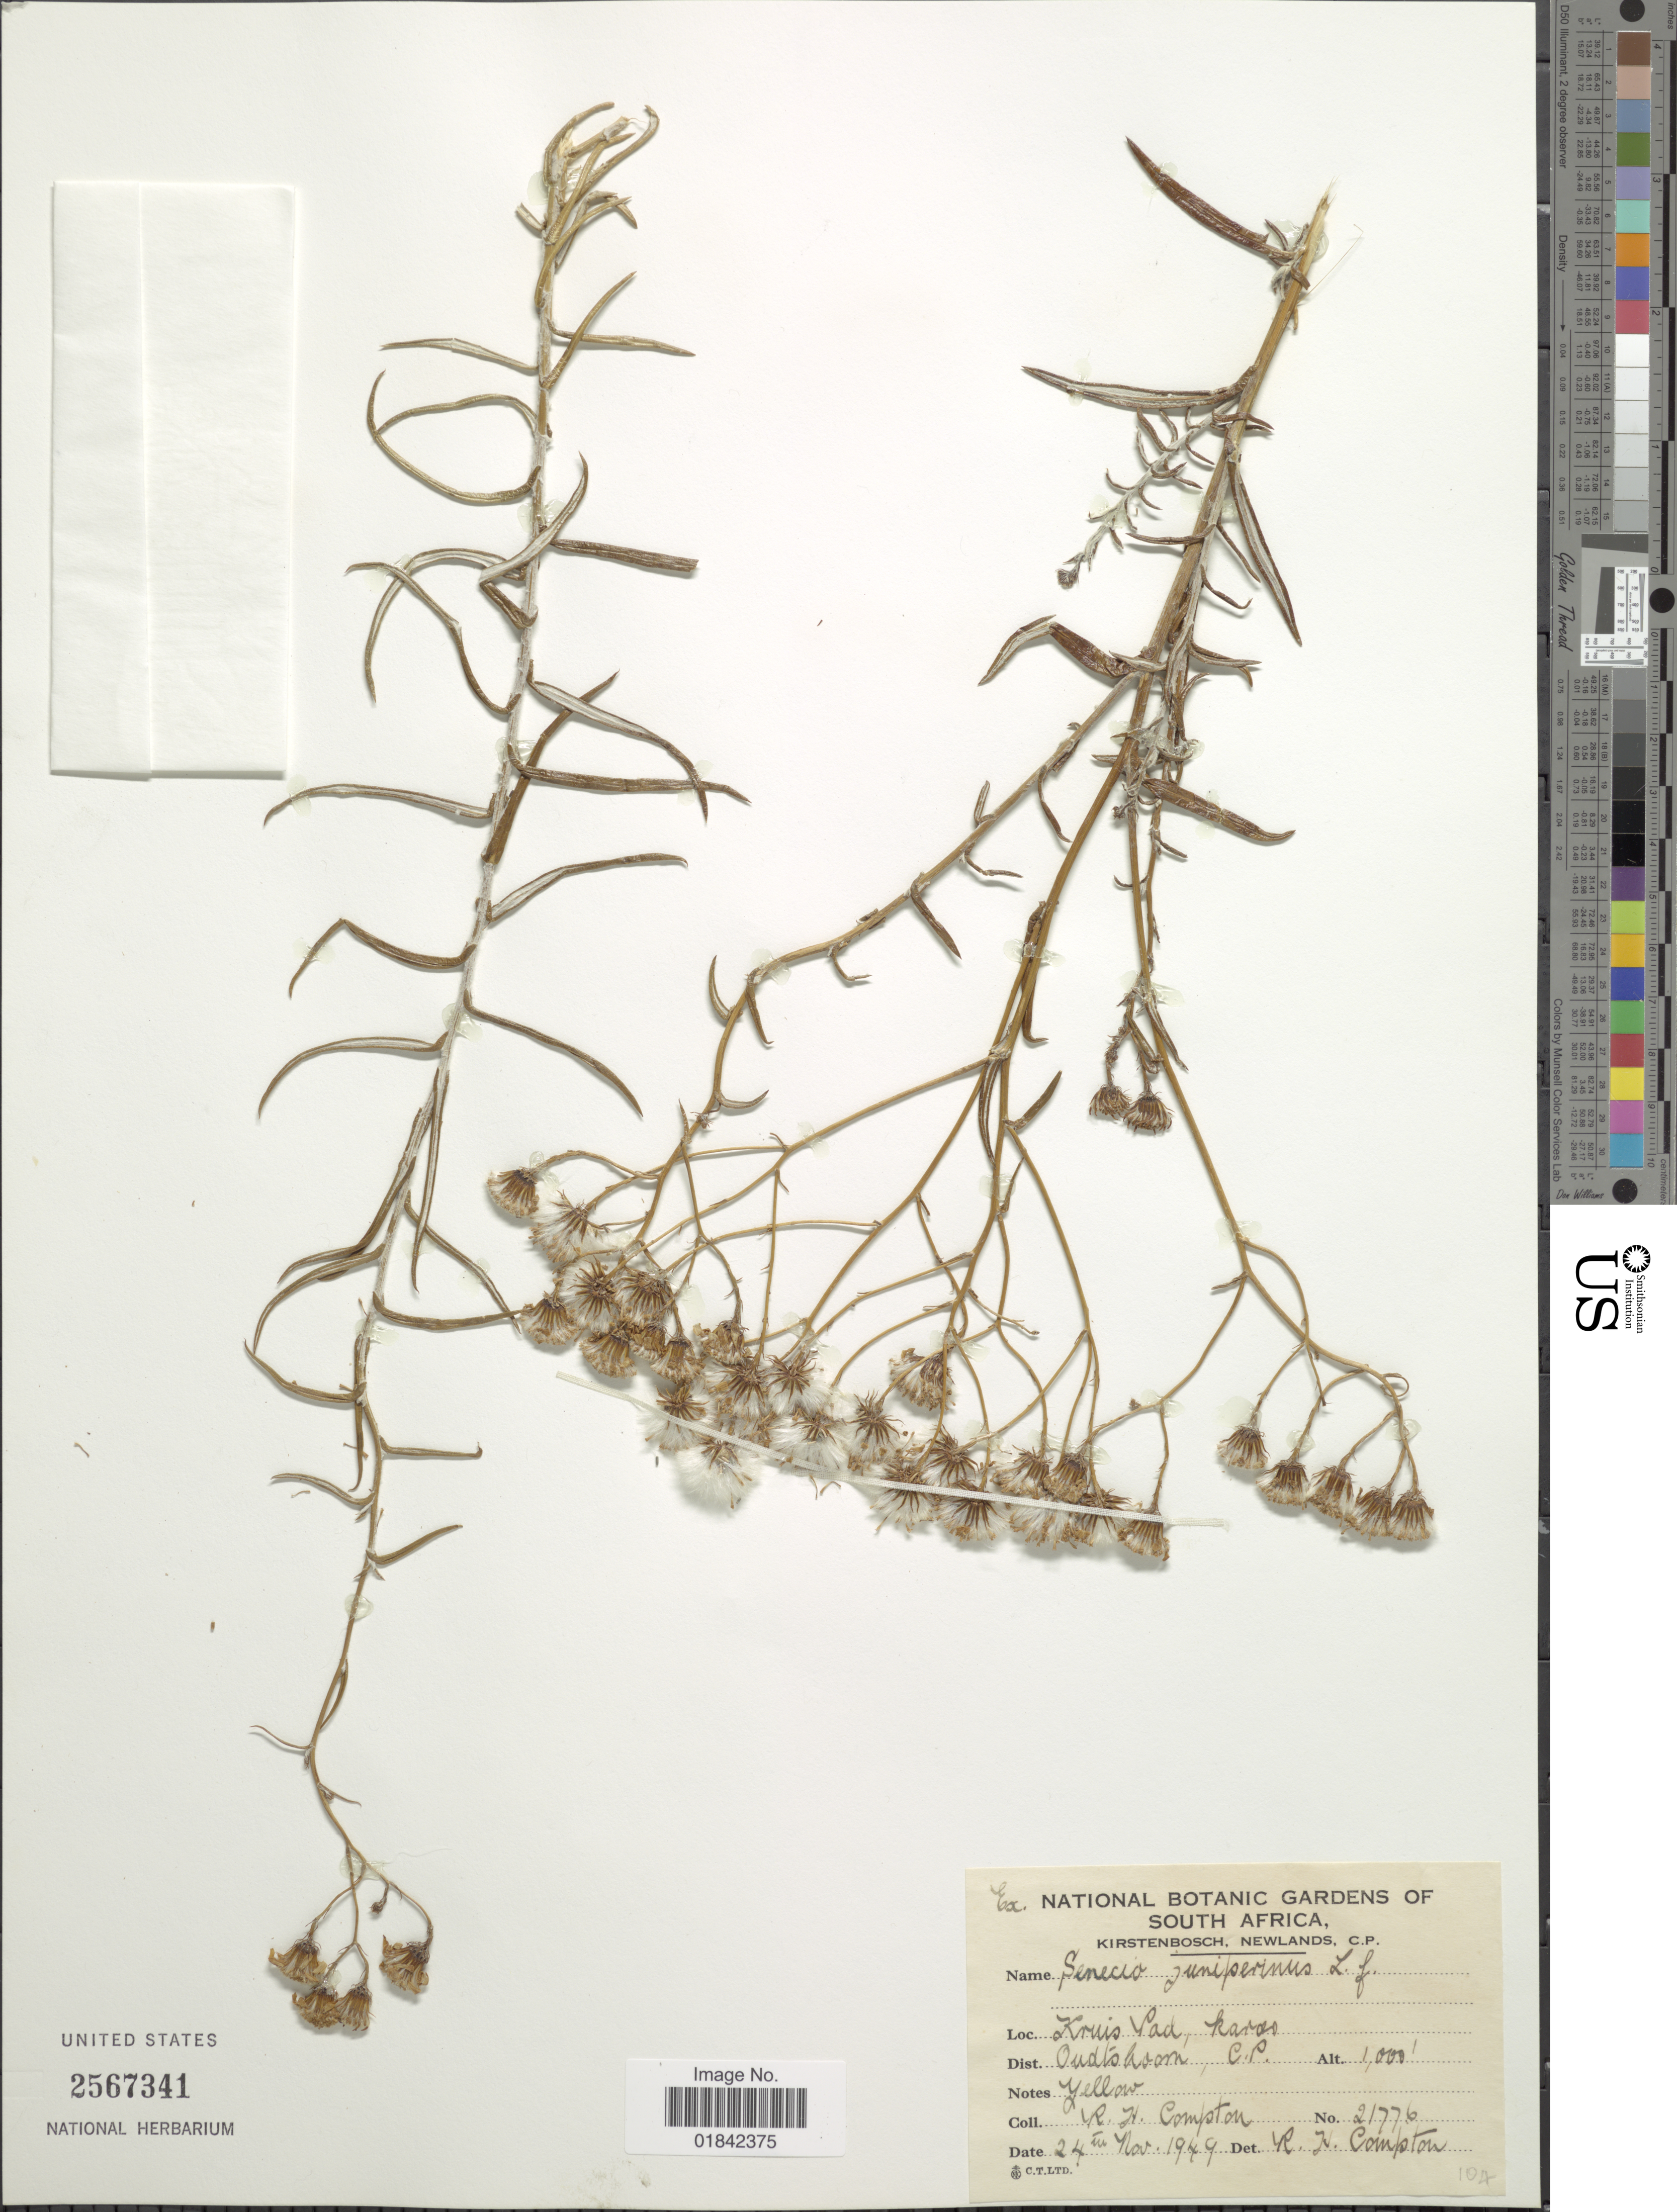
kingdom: Plantae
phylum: Tracheophyta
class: Magnoliopsida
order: Asterales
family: Asteraceae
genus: Senecio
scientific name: Senecio juniperinus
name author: L. f.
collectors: R. H. Compton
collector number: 21776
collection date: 1949-11-24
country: South Africa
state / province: Western Cape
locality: Kruis Pad, Karas, Oudtshoorn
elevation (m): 305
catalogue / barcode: US 2567341